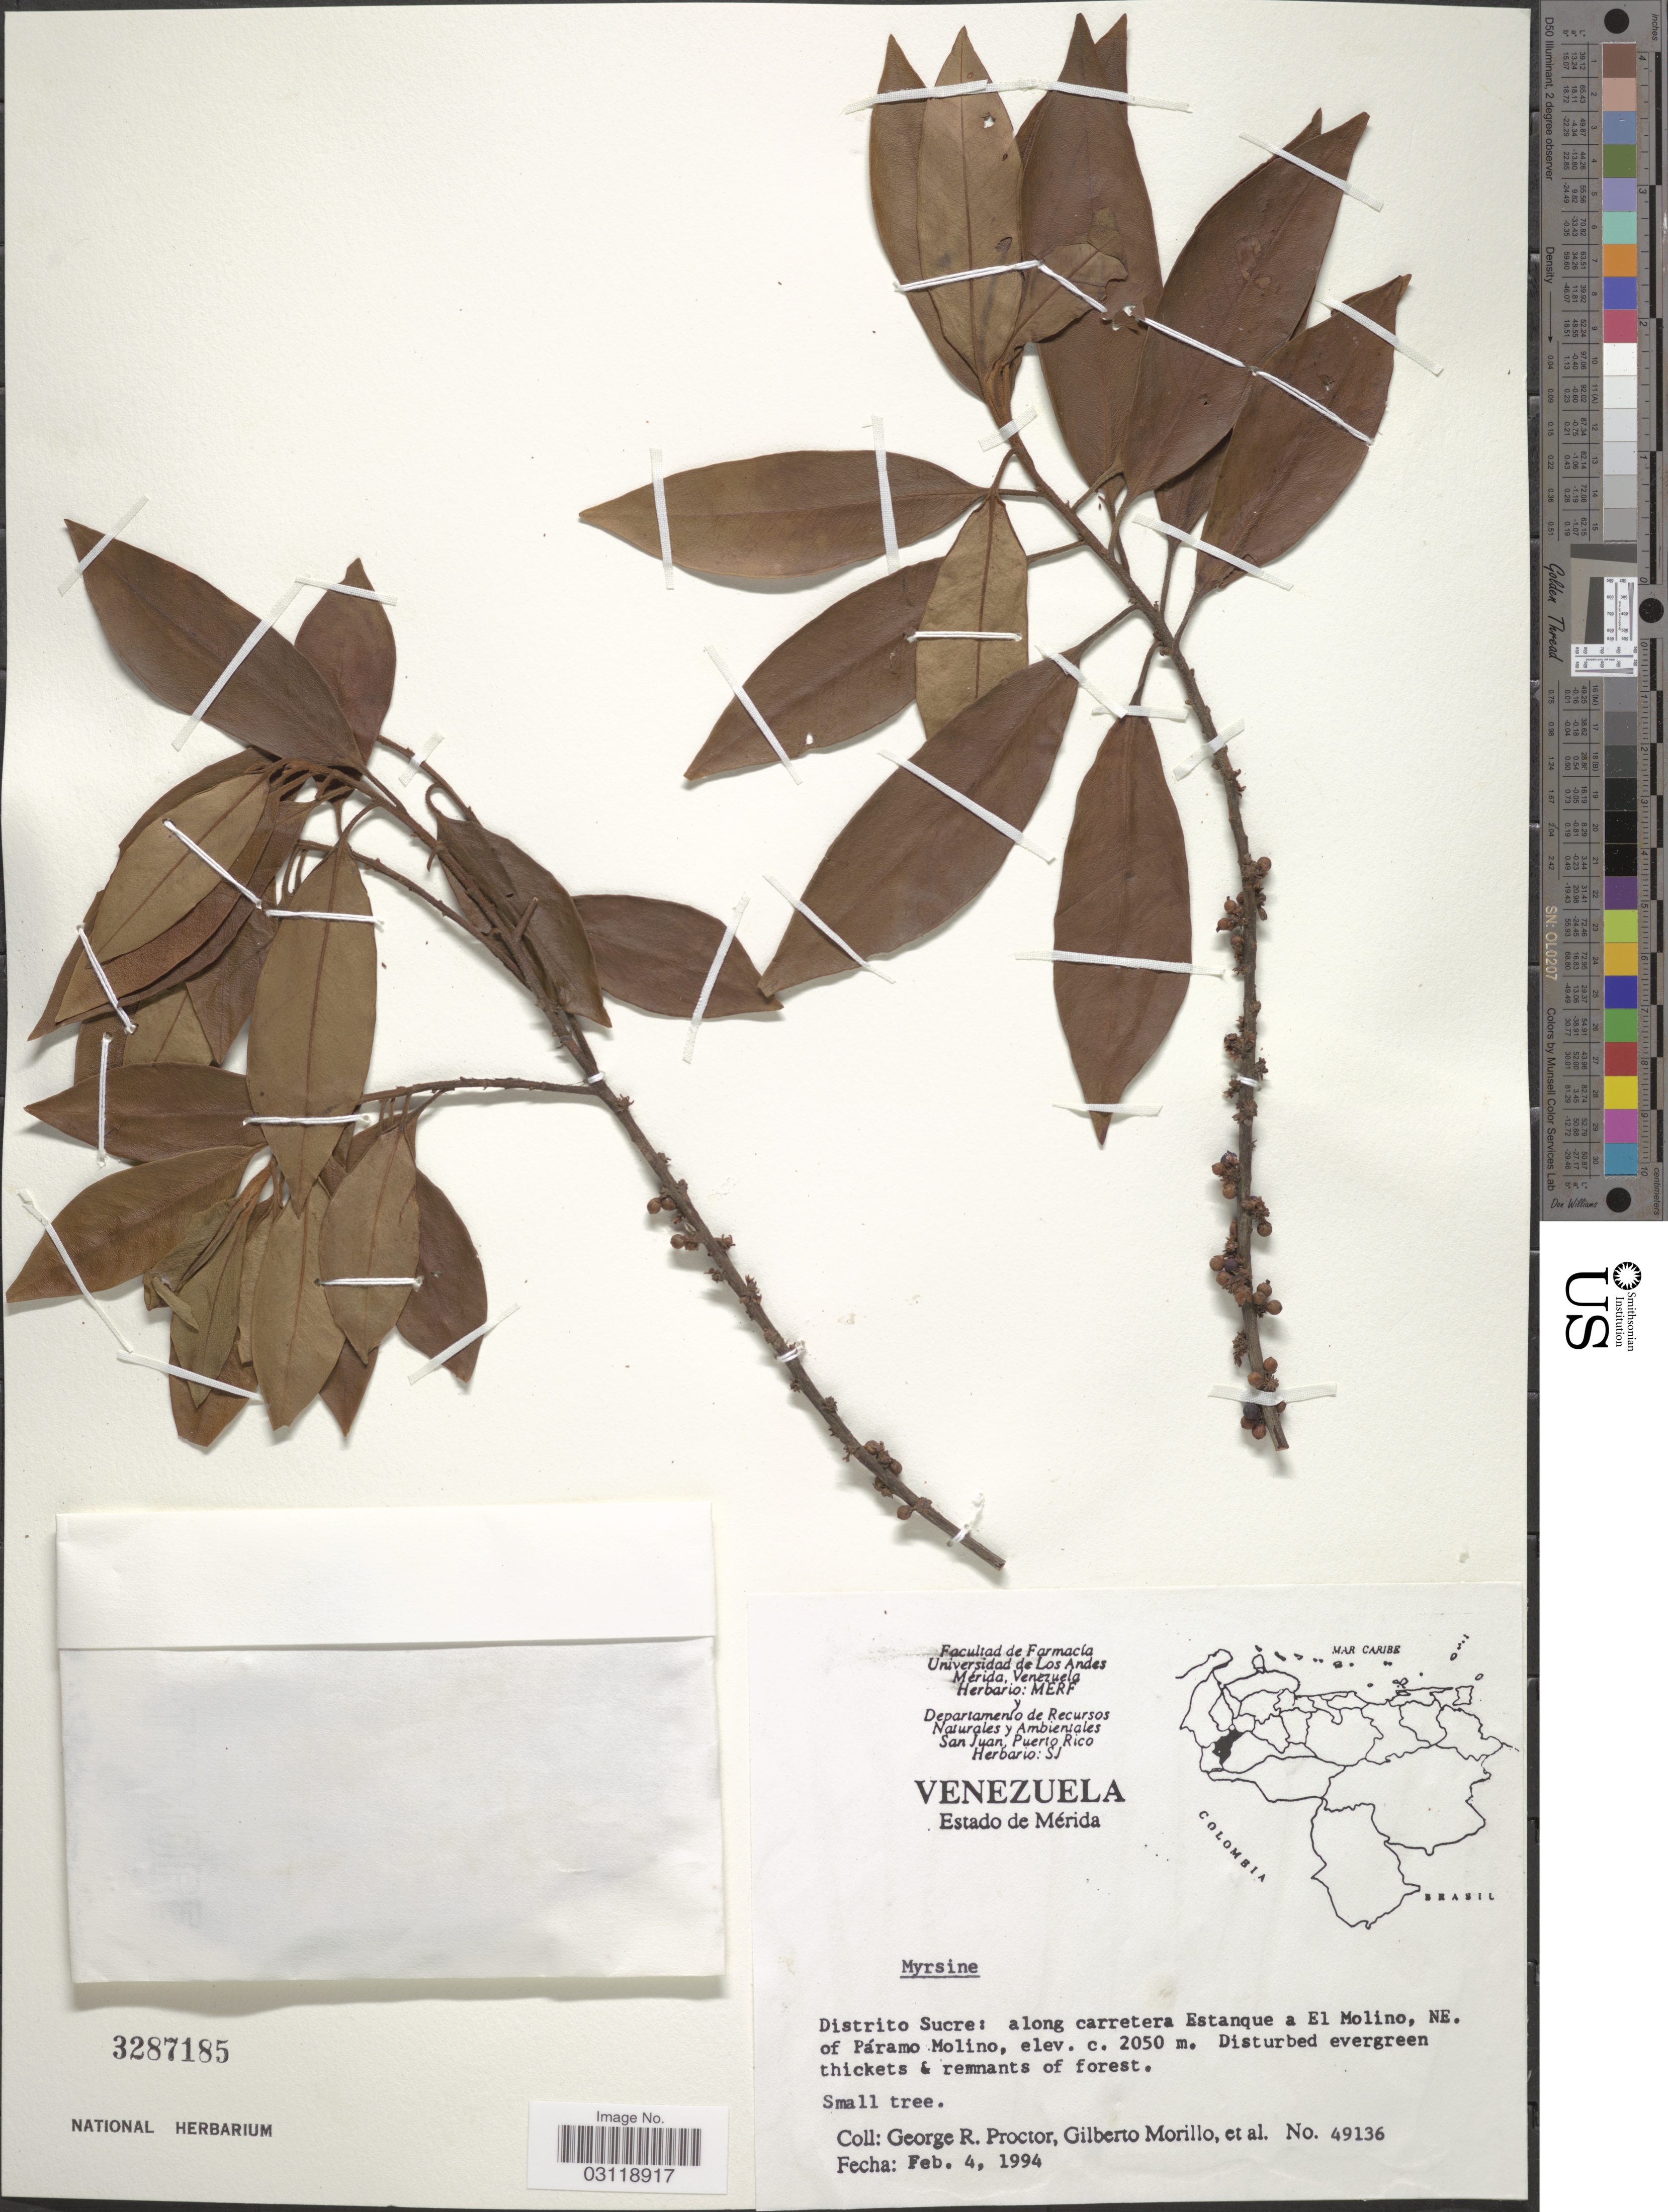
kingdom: Plantae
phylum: Tracheophyta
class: Magnoliopsida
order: Ericales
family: Primulaceae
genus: Rapanea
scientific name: Rapanea sp.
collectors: G. Proctor, G. N. Morillo & et al.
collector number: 49136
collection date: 1994-02-04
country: Venezuela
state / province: Sucre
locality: Distrito Sucre: along carretera Estanque a El Molino, NE. of Páramo Molino.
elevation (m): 2050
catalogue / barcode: US 3287185